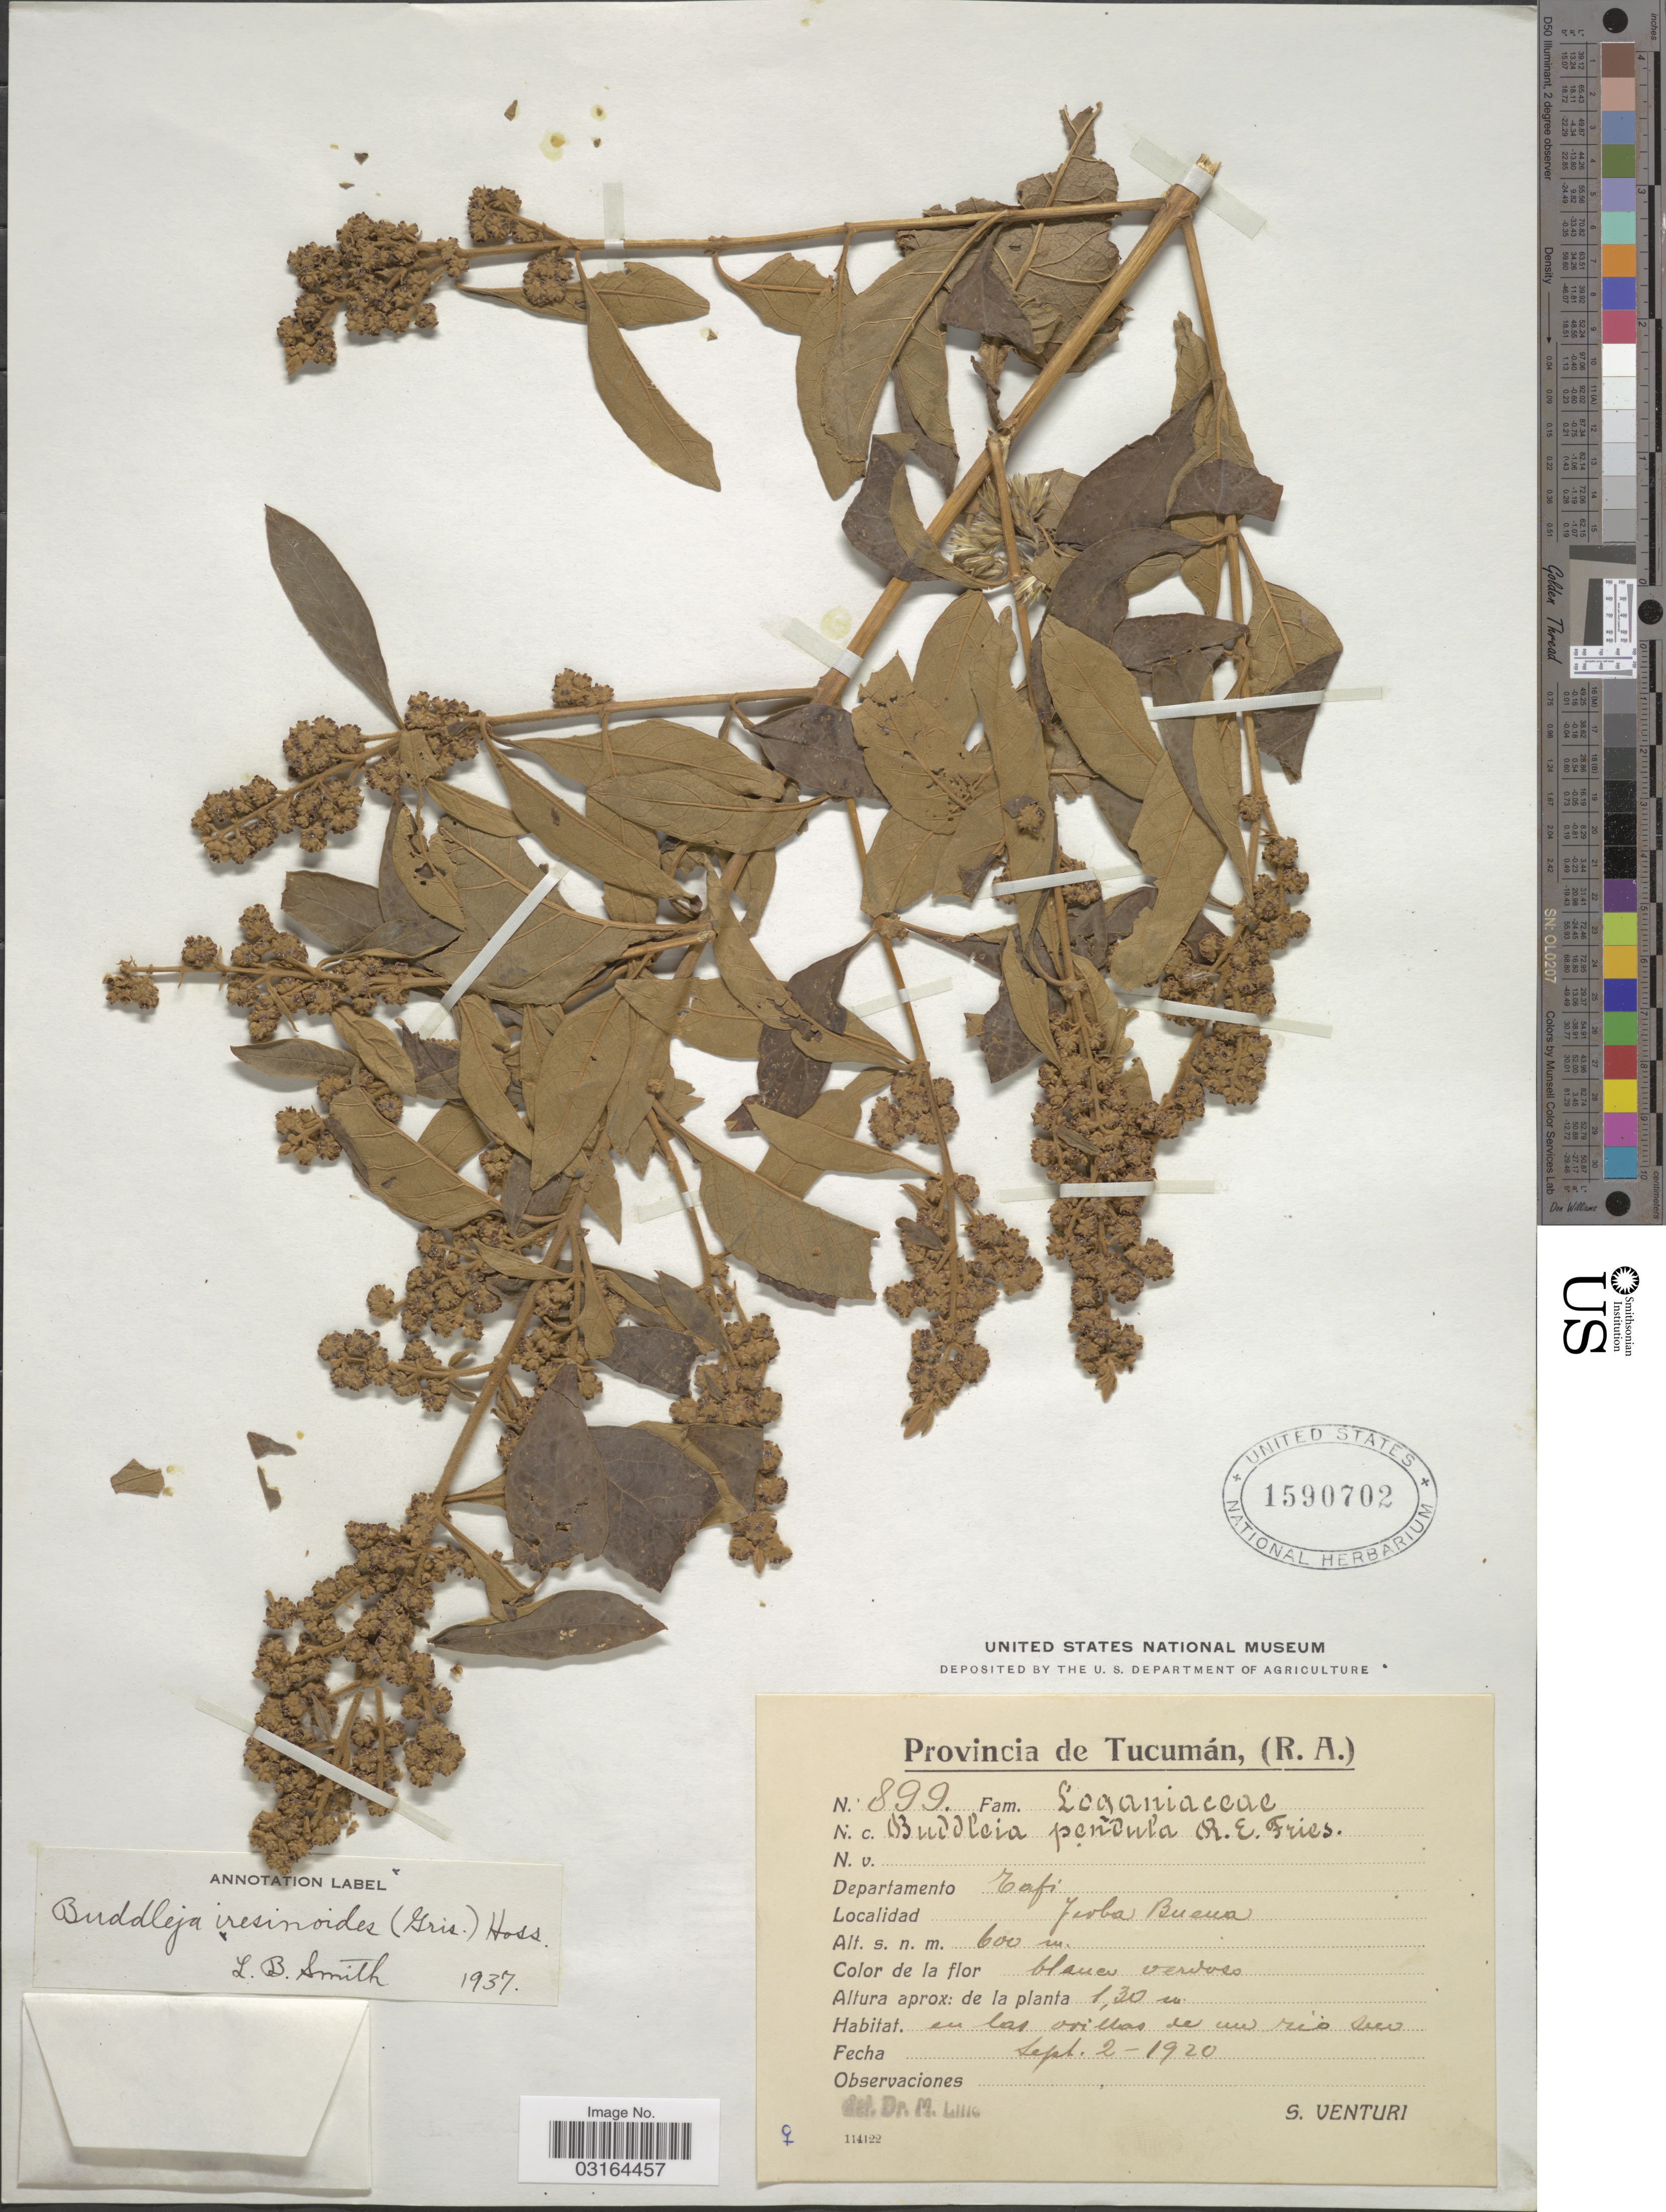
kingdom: Plantae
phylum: Tracheophyta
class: Magnoliopsida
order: Lamiales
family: Scrophulariaceae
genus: Buddleja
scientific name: Buddleja iresinoides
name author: (Griseb.) Hoss.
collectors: S. Venturi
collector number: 899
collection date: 1920-09-02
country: Argentina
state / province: Tucuman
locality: Provincia de Tucumán. Departamento Tafi. Yerba Buena.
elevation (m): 600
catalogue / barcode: US 1590702